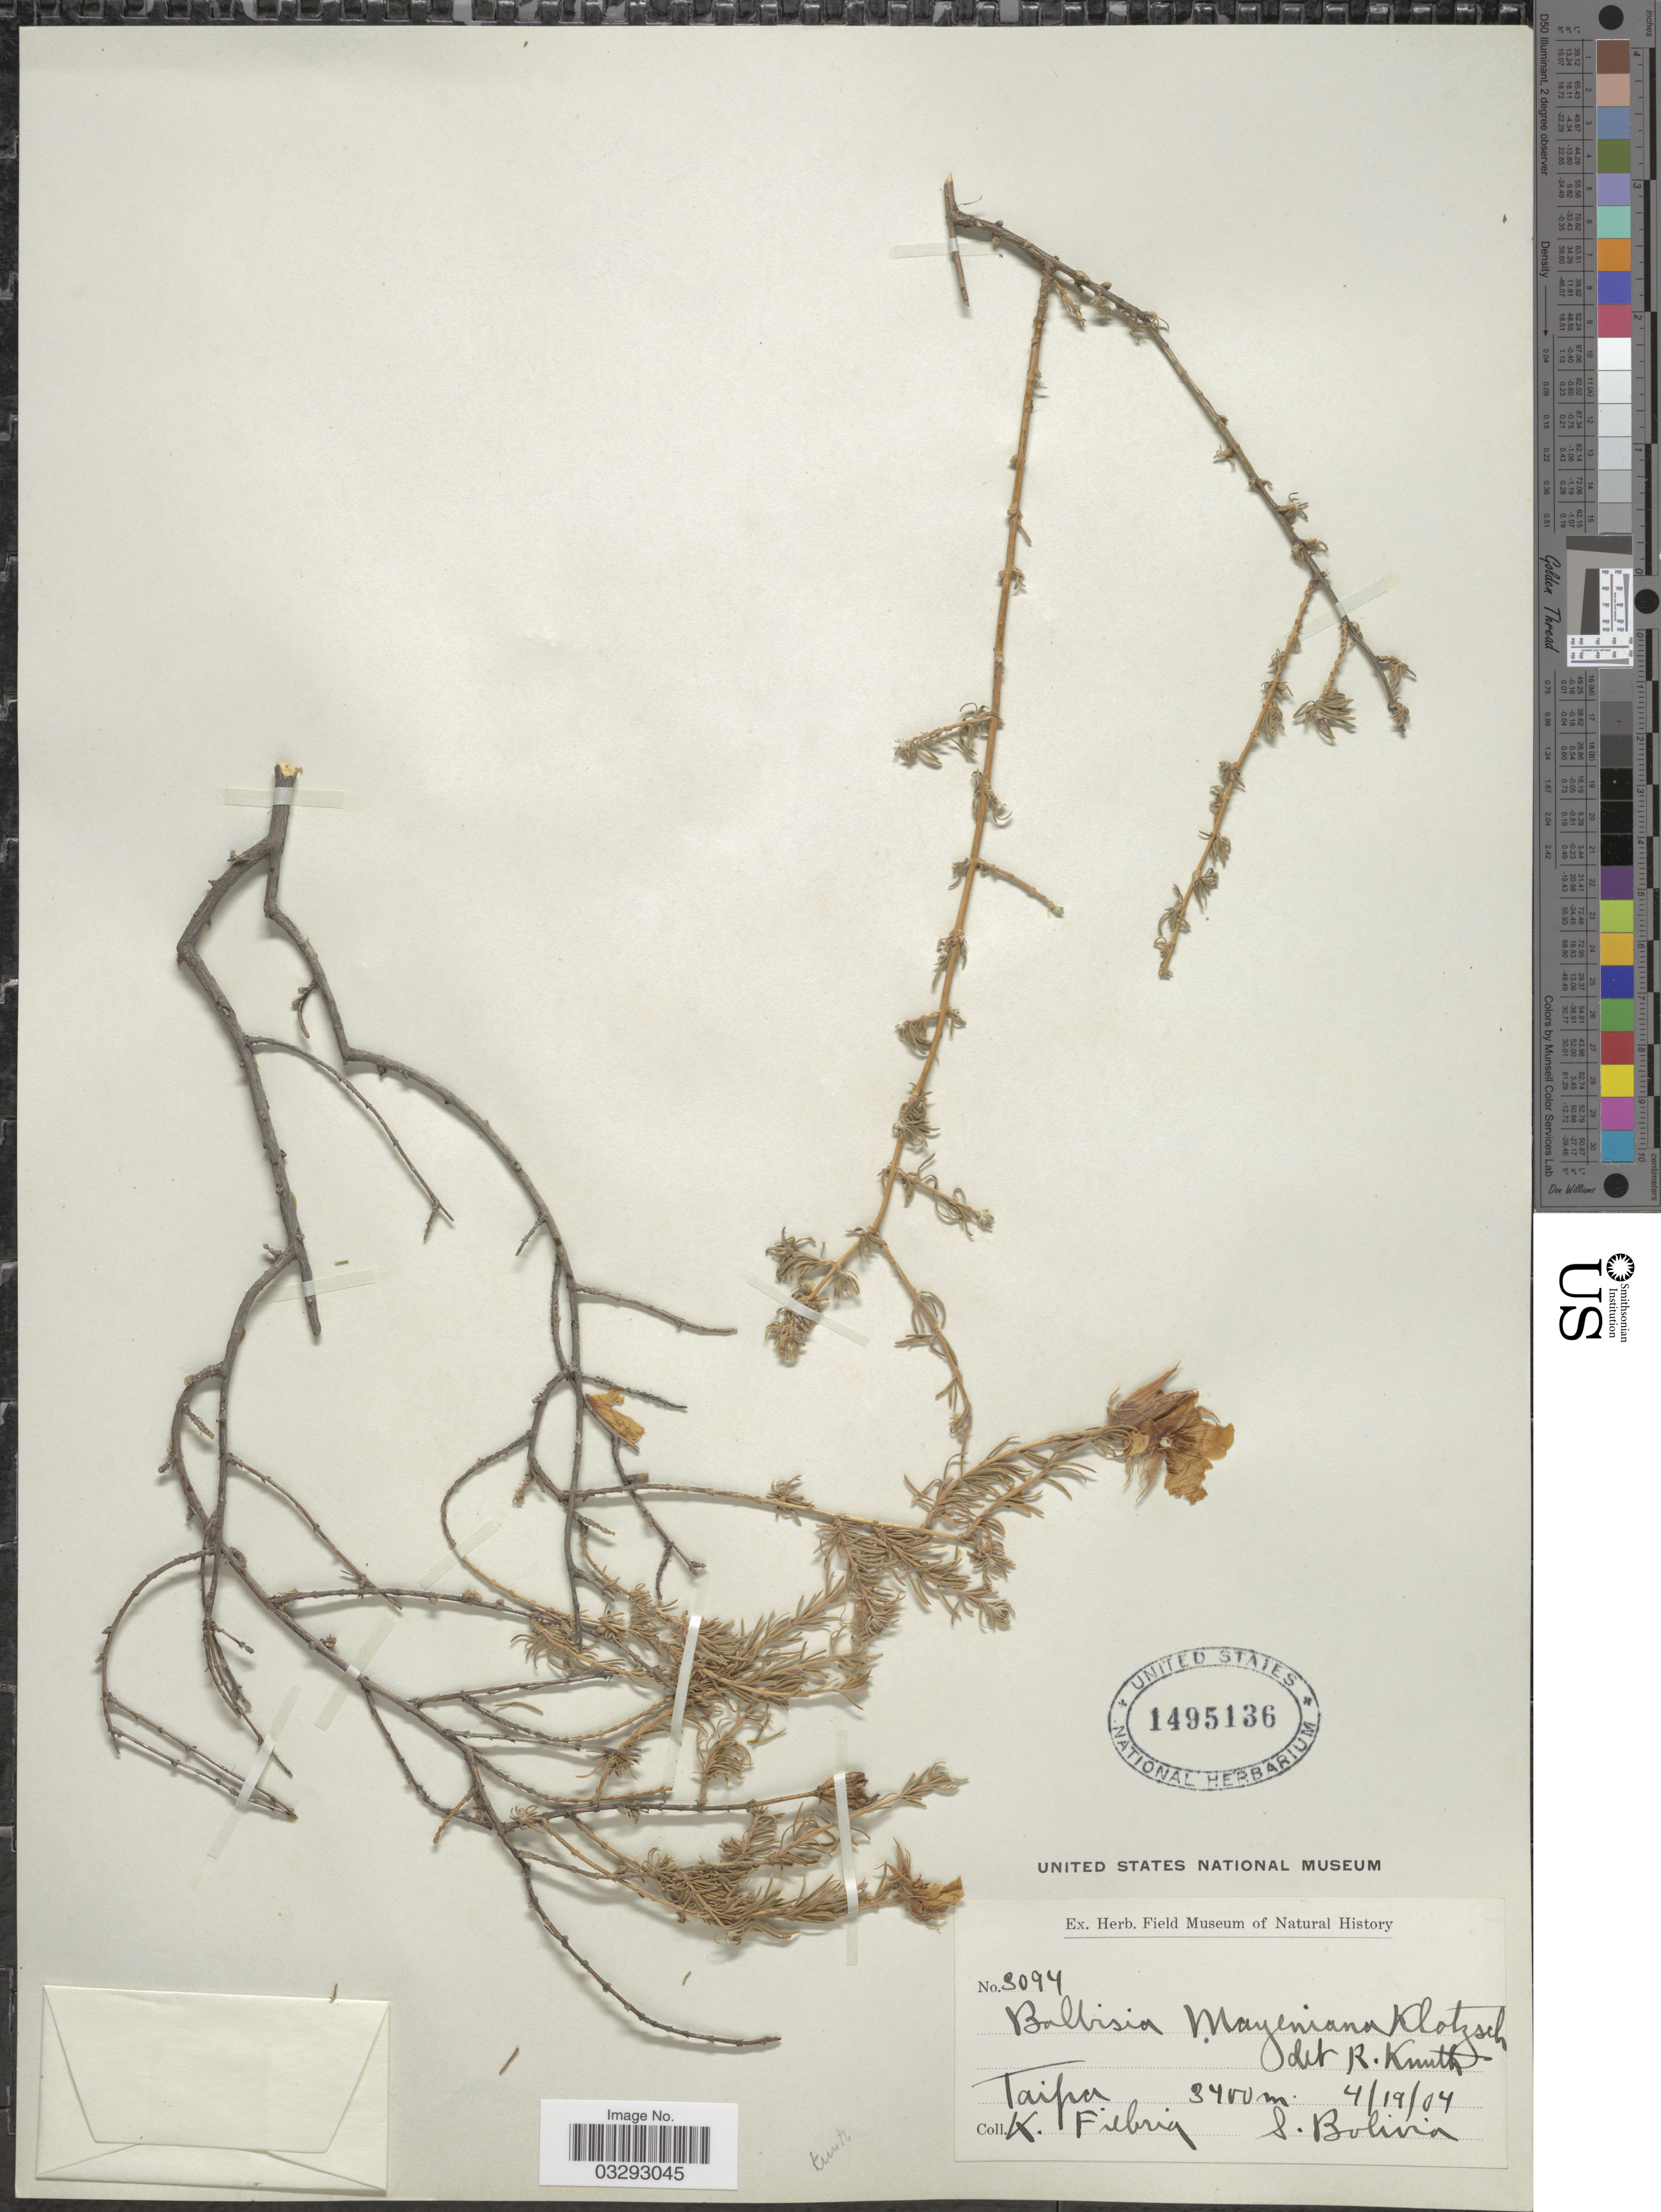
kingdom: Plantae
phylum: Tracheophyta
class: Magnoliopsida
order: Geraniales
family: Vivianiaceae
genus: Balbisia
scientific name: Balbisia meyeniana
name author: Klotzsch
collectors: K. Fiebrig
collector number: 3094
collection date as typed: Transcribed d/m/y: 19/4/4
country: Bolivia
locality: Taipa. S. Bolivia.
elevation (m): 3400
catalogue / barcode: US 1495136